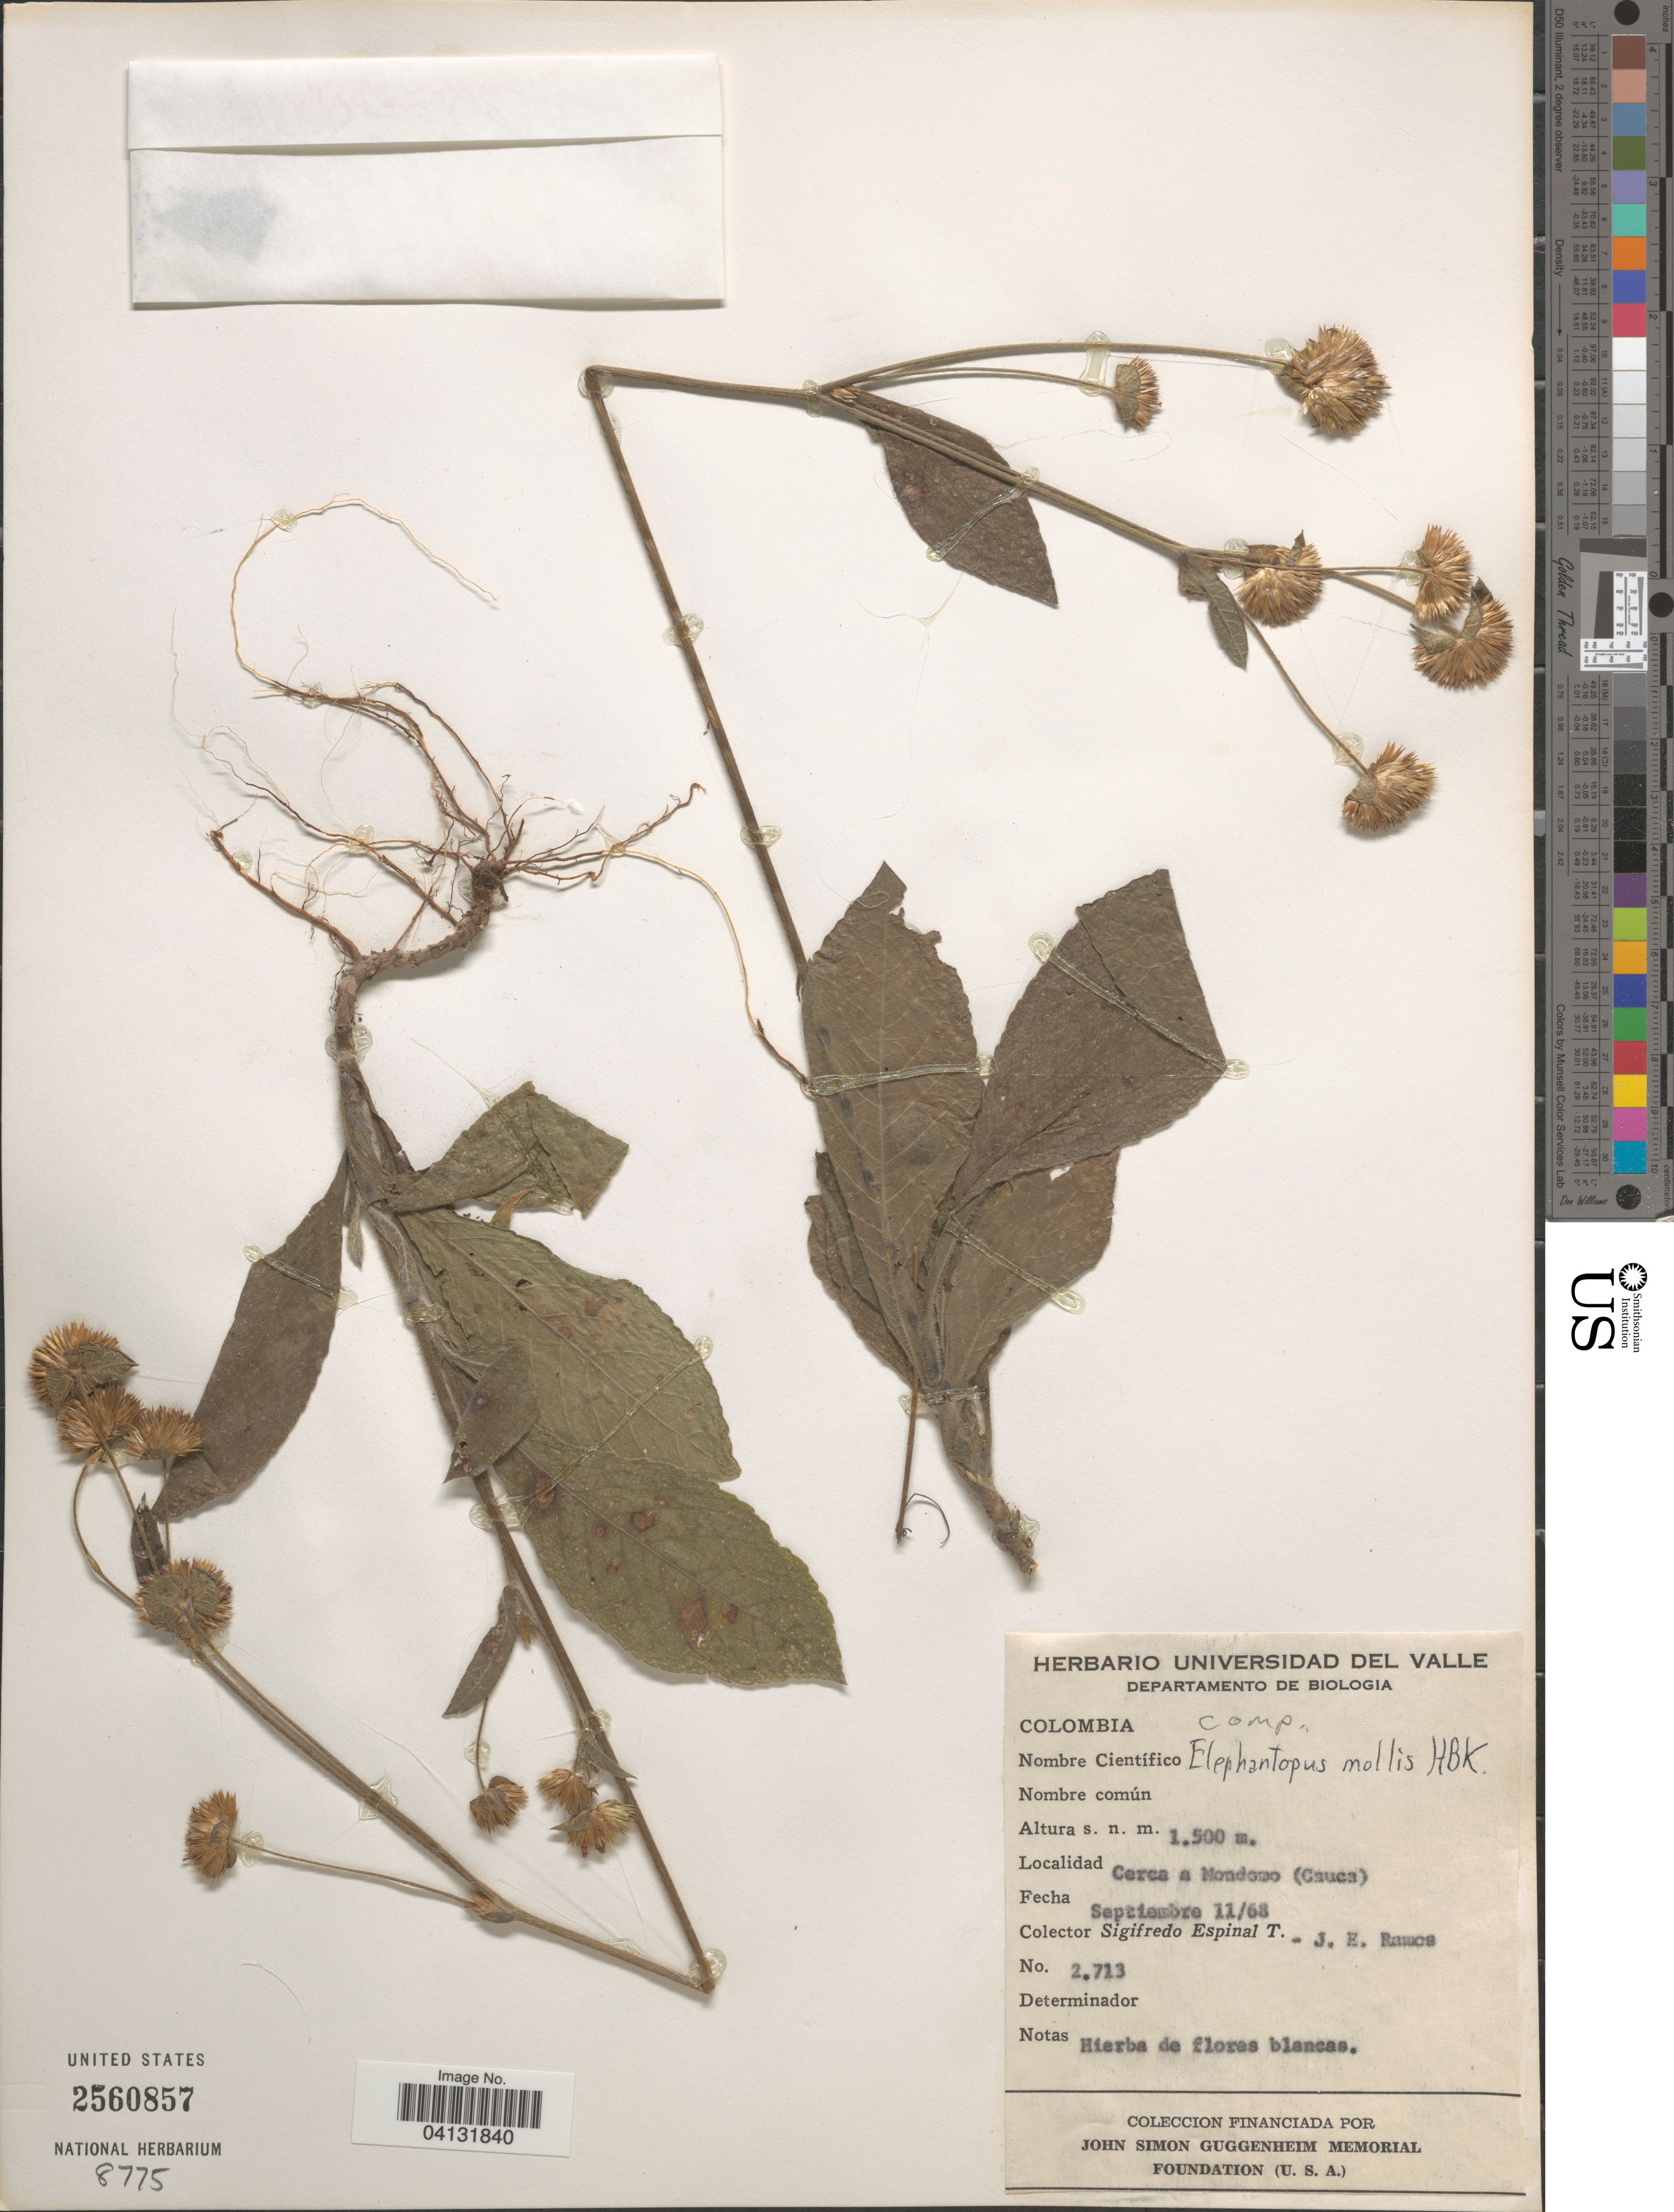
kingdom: Plantae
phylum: Tracheophyta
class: Magnoliopsida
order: Asterales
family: Asteraceae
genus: Elephantopus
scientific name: Elephantopus mollis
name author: Kunth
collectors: S. Espinal T. & J. E. Ramos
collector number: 2713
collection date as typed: Transcribed d/m/y: 11/9/68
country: Colombia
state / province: Cauca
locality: Cerca a Mondomo.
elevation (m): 1500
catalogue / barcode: US 2560857